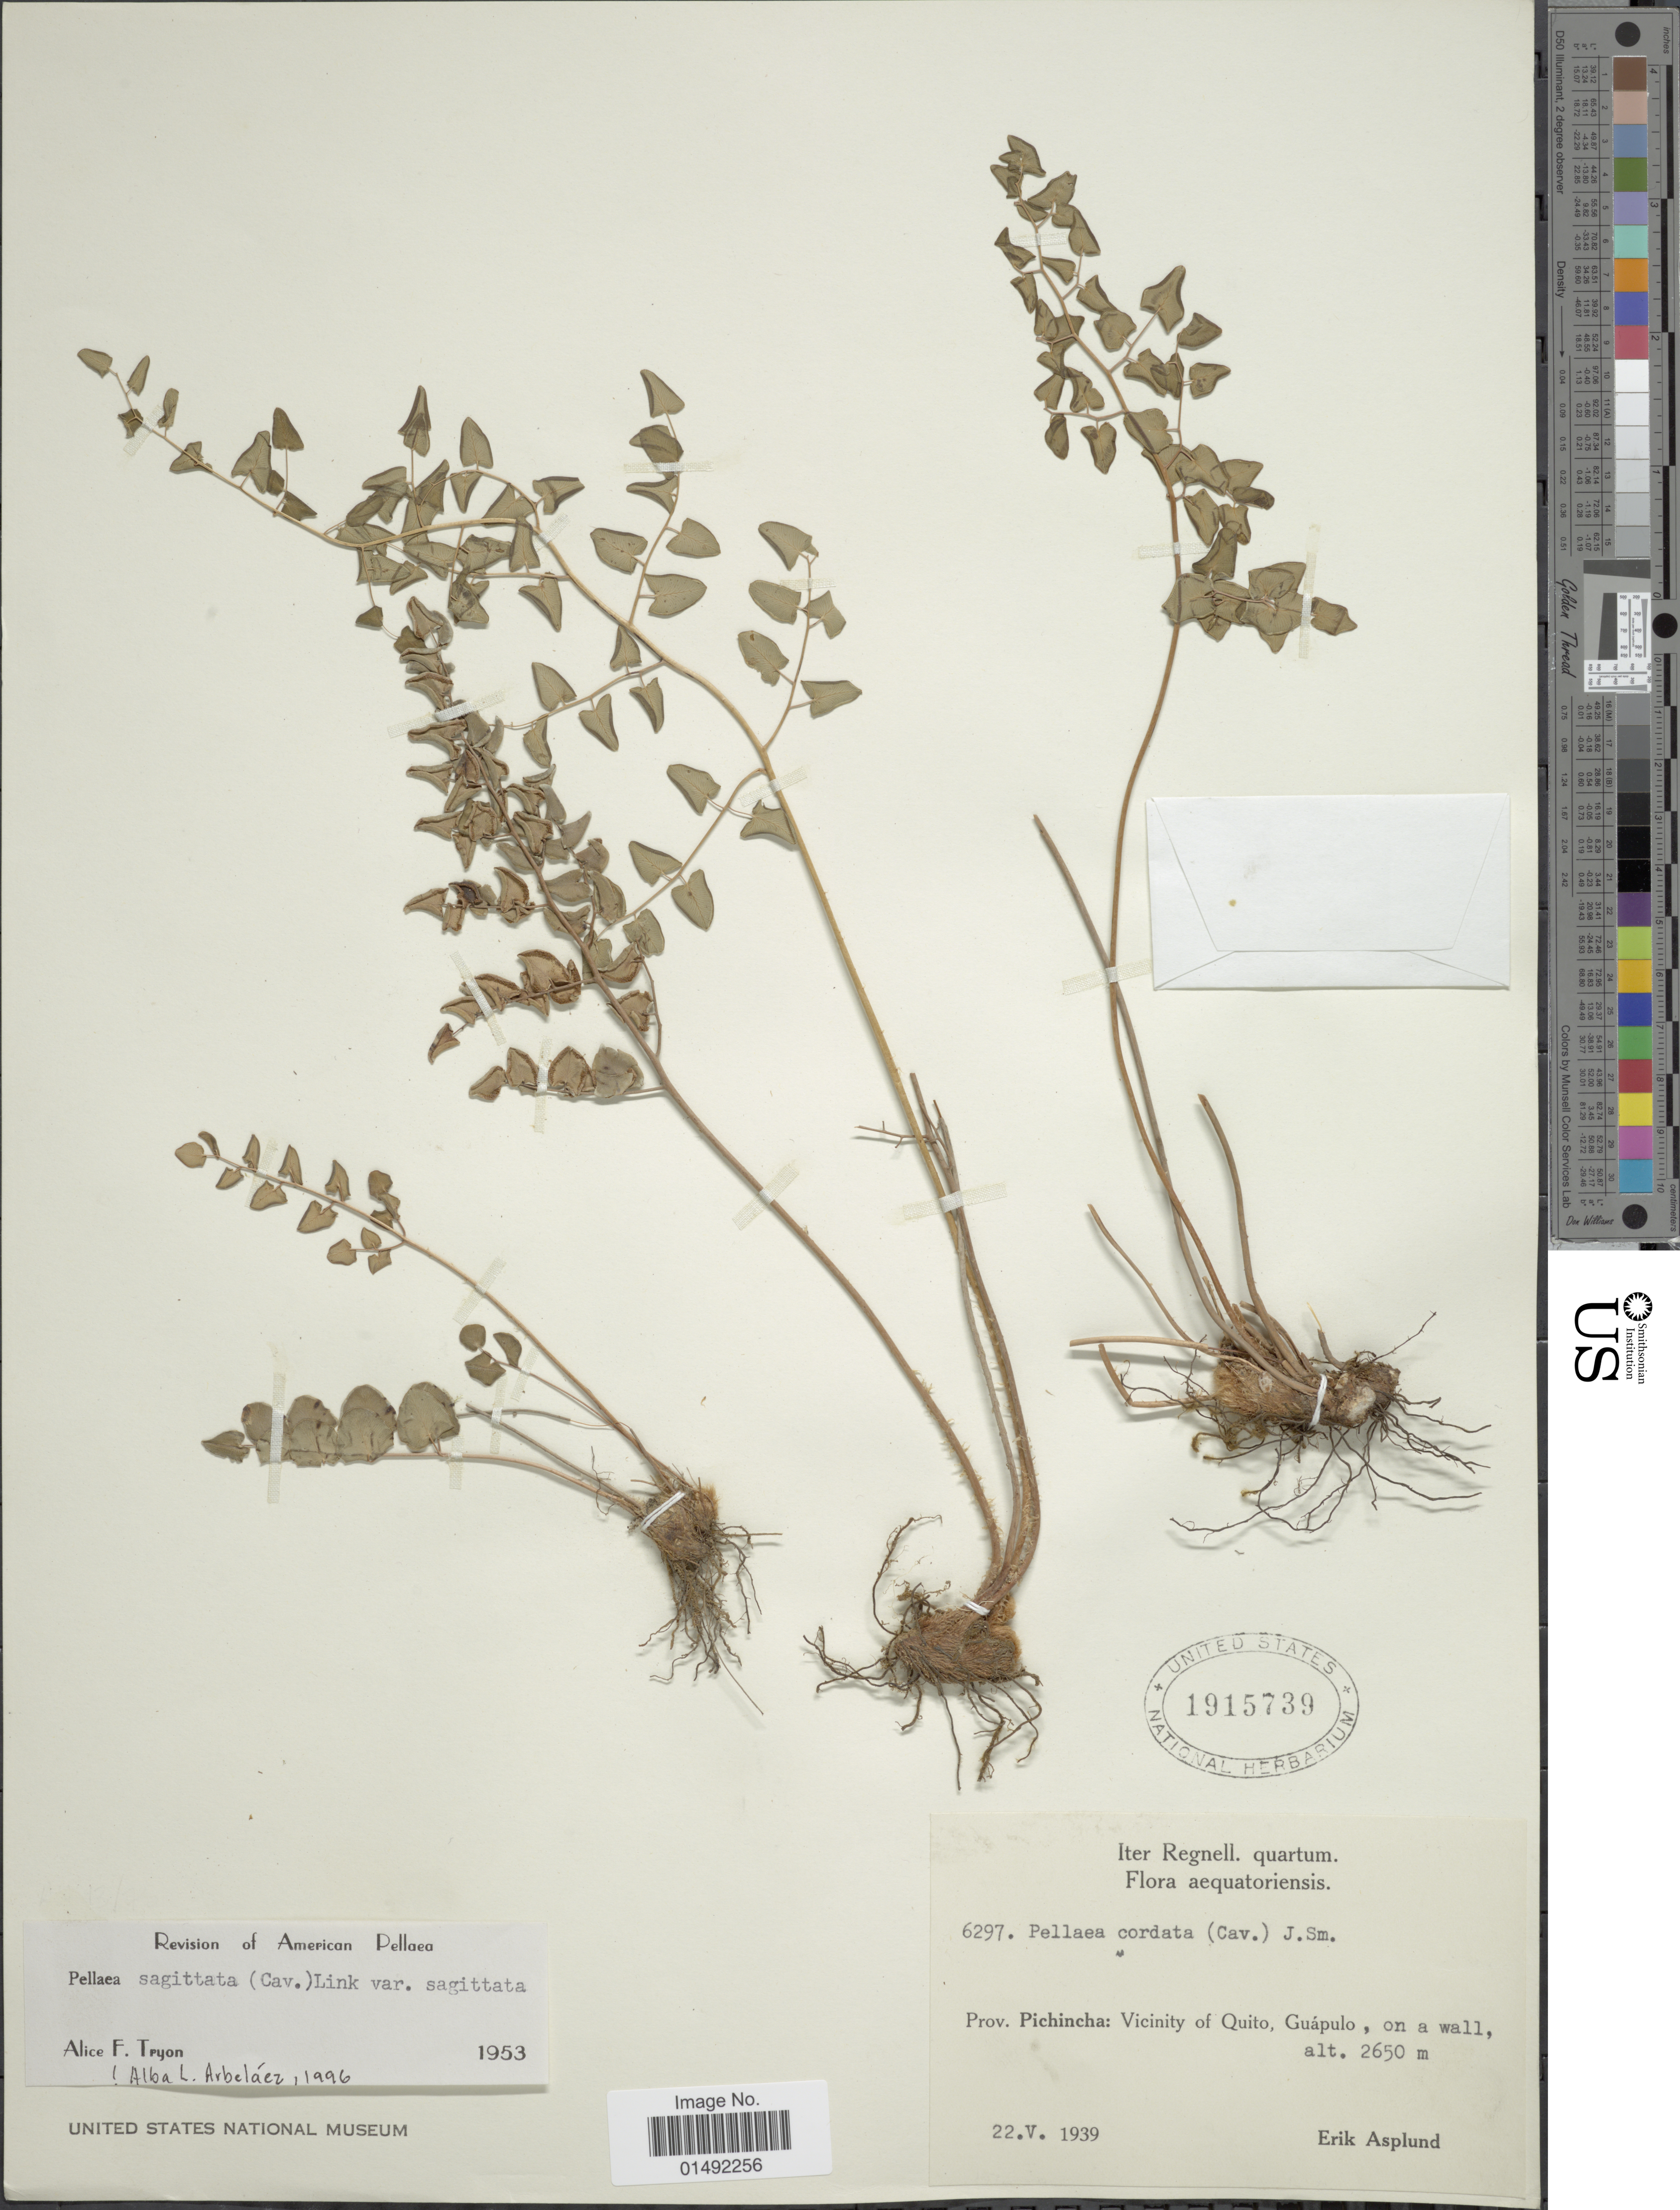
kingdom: Plantae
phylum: Tracheophyta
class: Polypodiopsida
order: Polypodiales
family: Pteridaceae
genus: Pellaea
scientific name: Pellaea sagittata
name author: (Cav.) Link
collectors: E. Asplund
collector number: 6297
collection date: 1939-05-22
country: Ecuador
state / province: Pichincha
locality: Vicinity f Quito, Guápulo, on a wall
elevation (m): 2650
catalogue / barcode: US 1915739